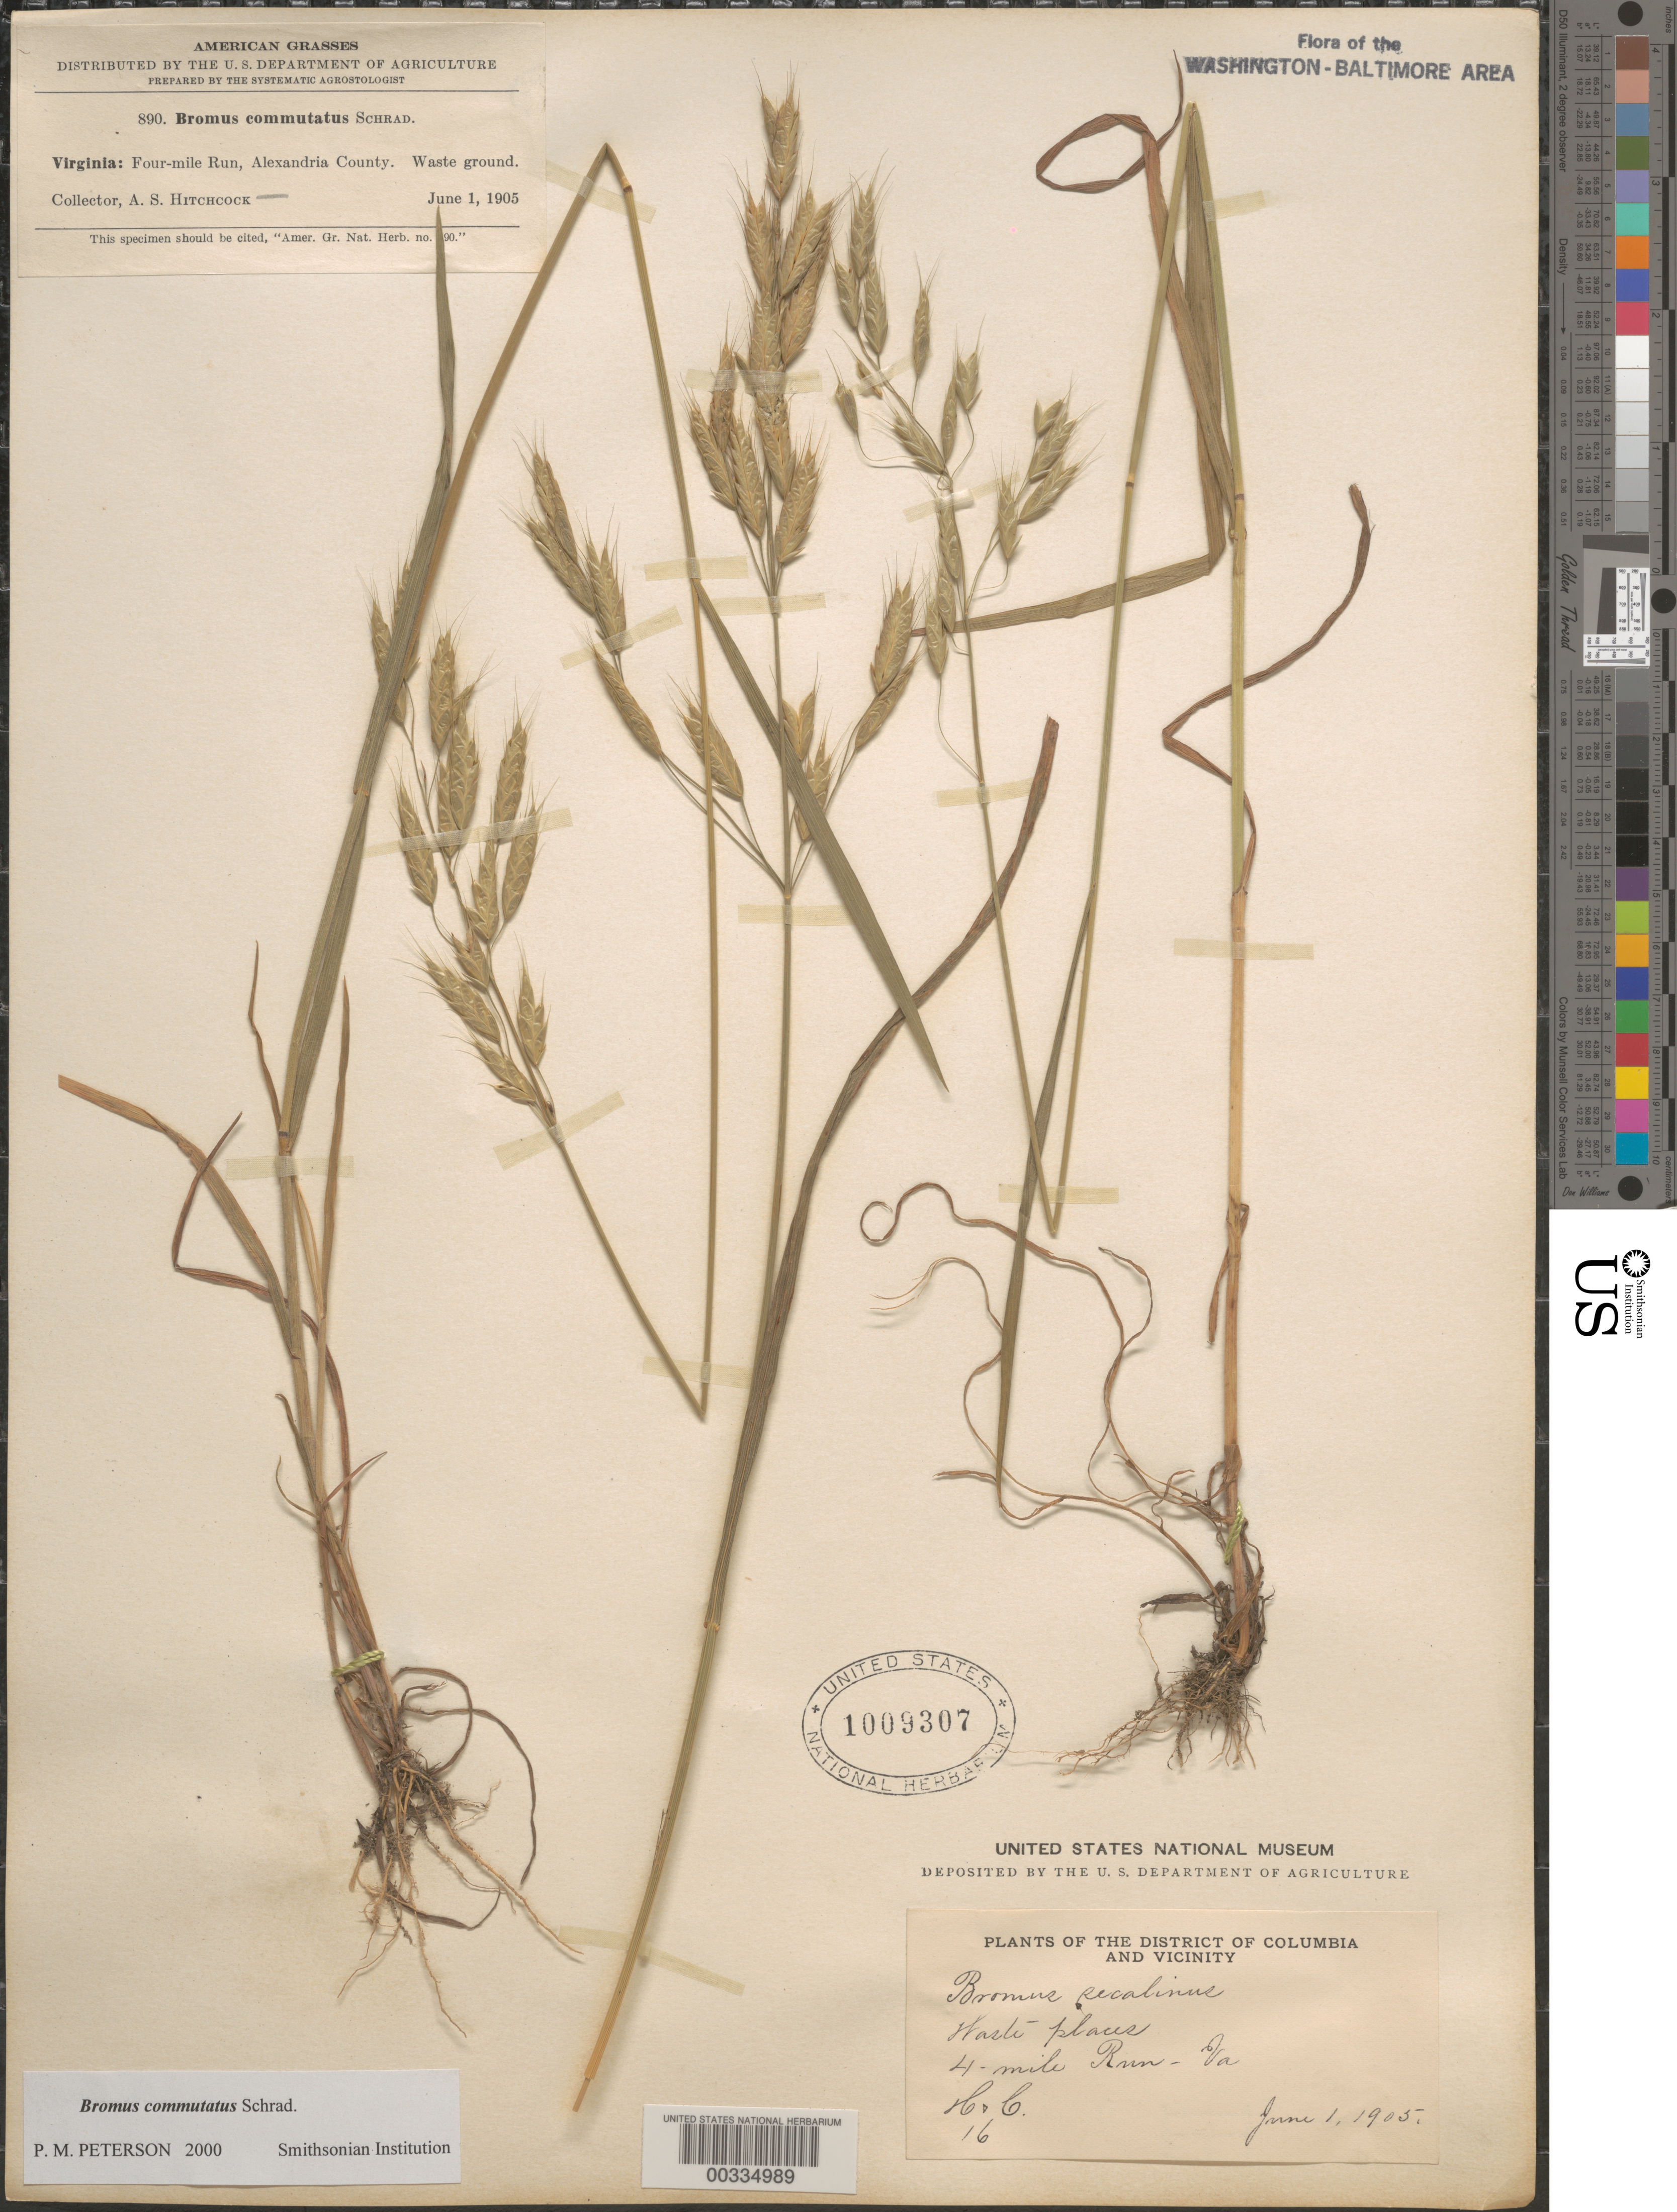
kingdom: Plantae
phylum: Tracheophyta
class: Liliopsida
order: Poales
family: Poaceae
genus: Bromus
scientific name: Bromus commutatus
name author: Schrad.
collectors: A. S. Hitchcock & A. Chase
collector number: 16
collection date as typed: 01 Jun 1905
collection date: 1905-06-01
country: United States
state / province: Virginia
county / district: Arlington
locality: Four Mile Run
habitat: Waste places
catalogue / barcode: US 1009307